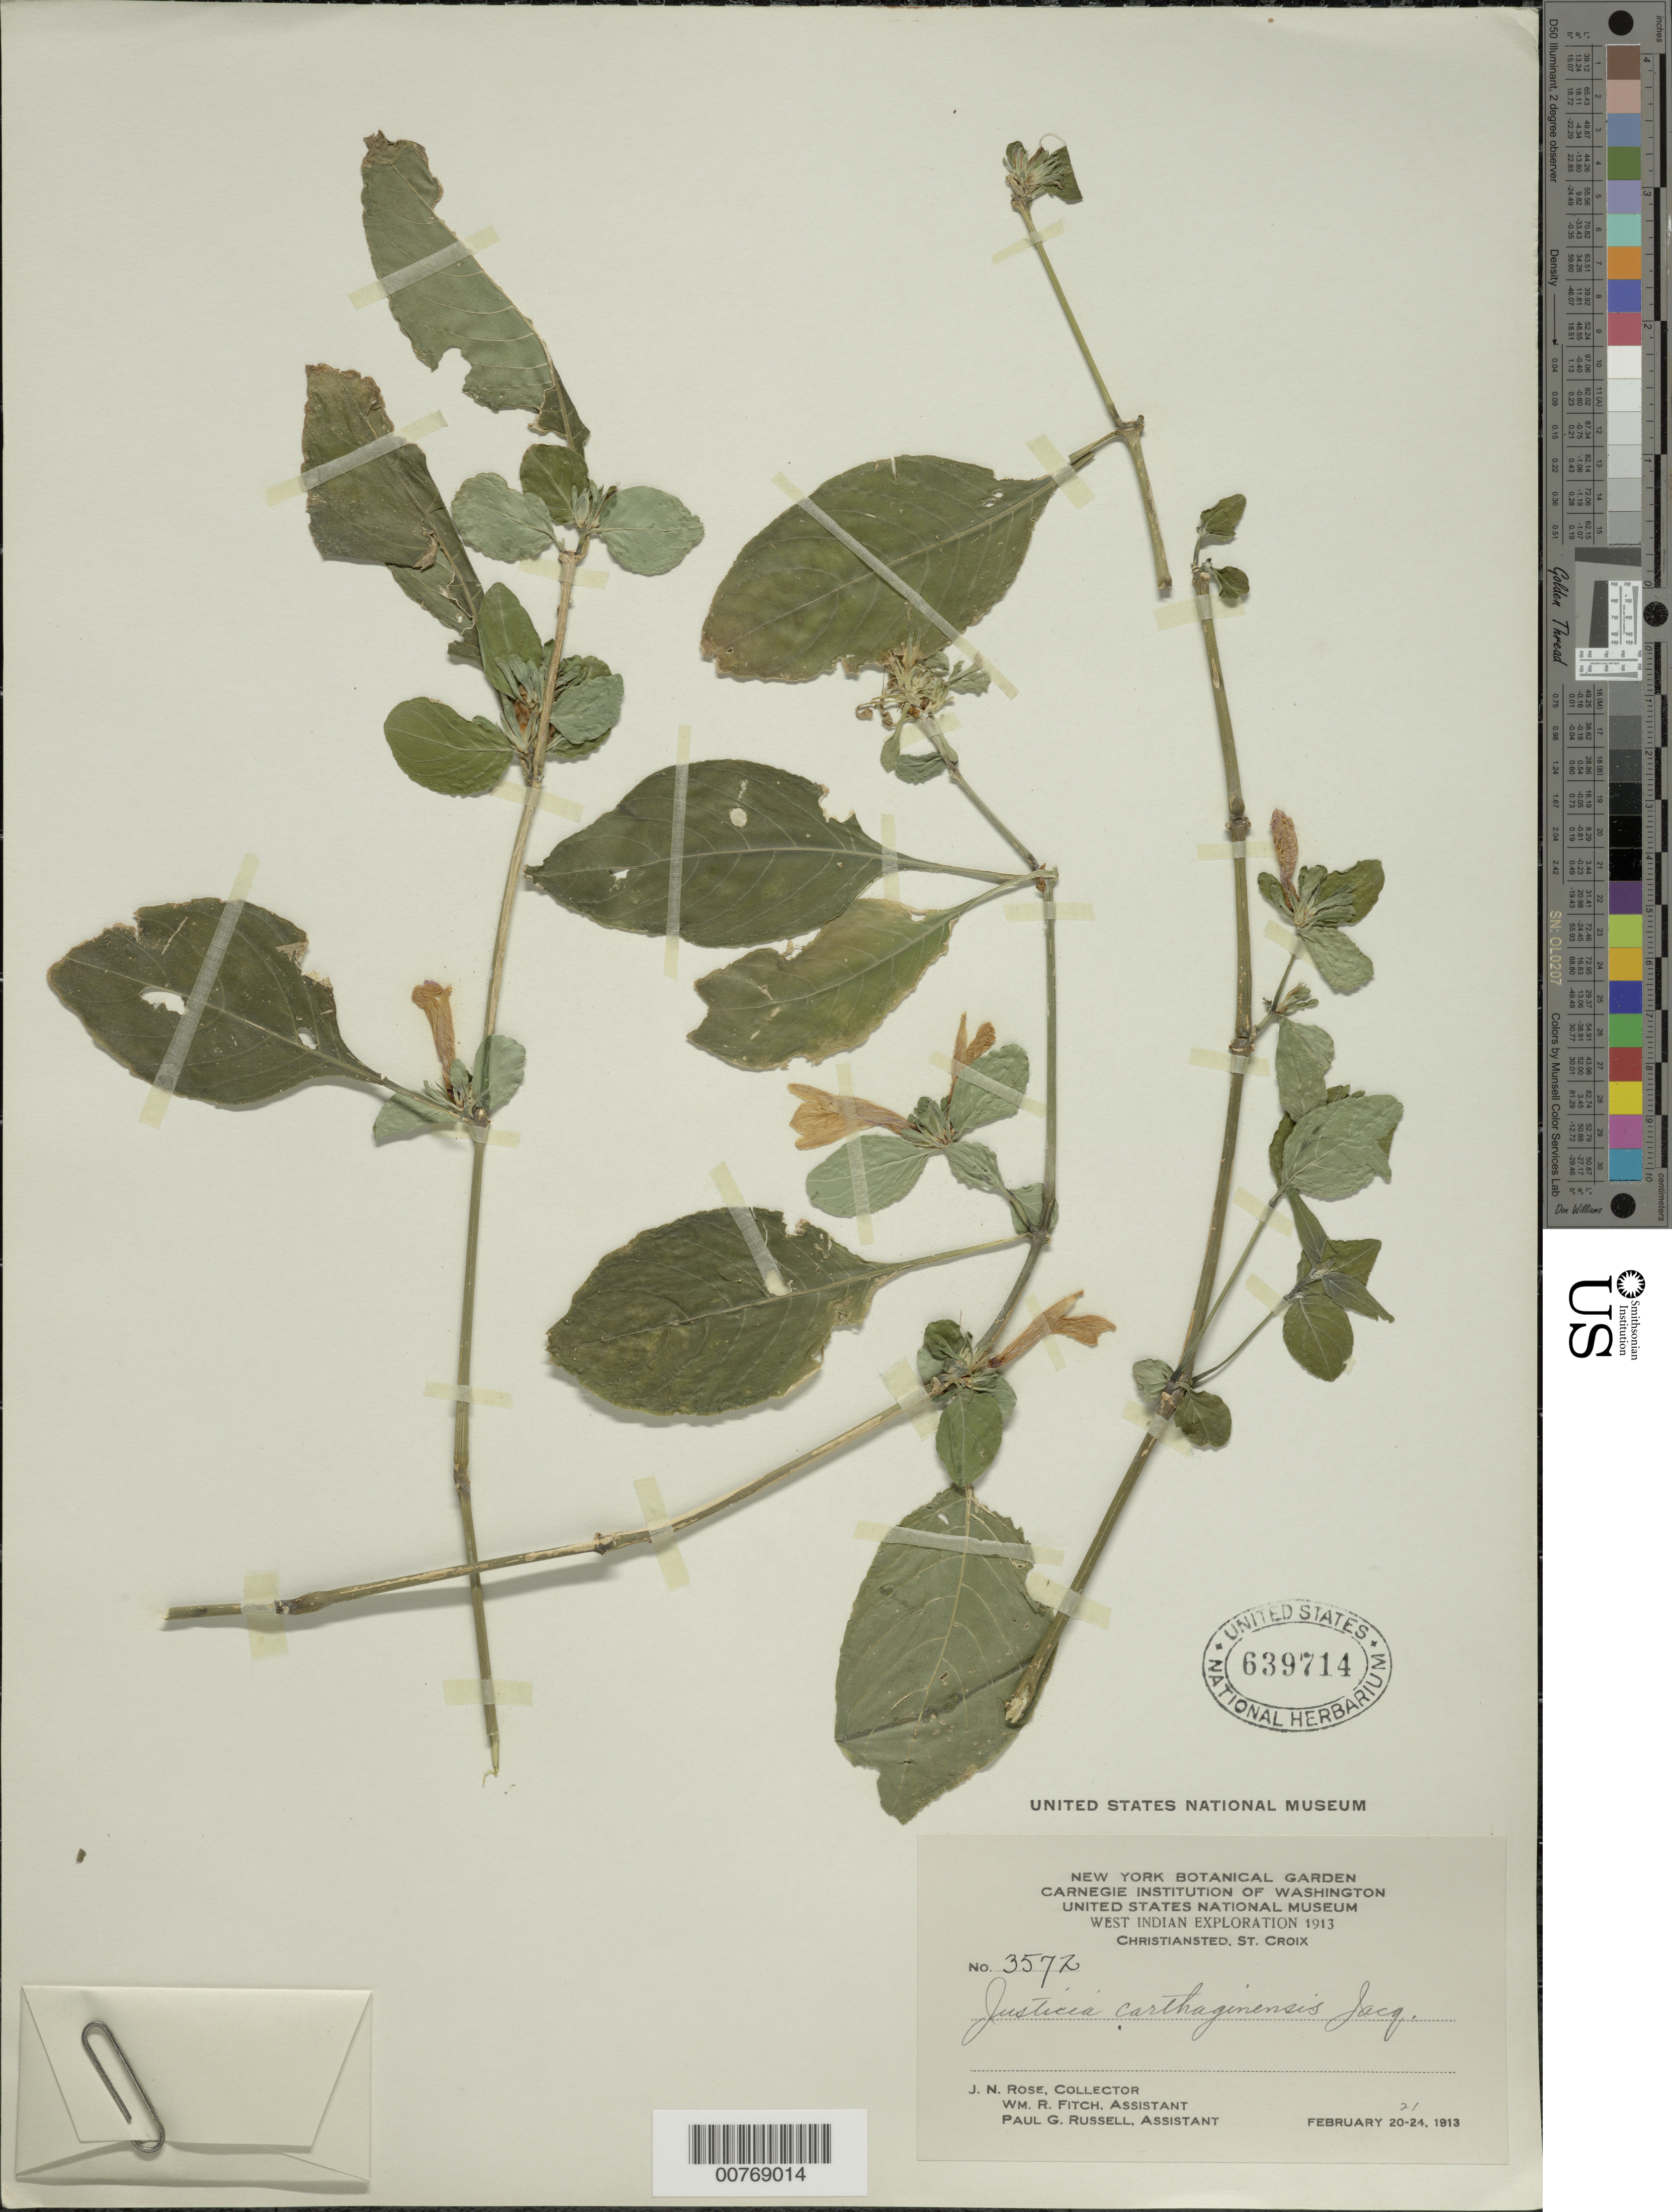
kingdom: Plantae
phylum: Tracheophyta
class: Magnoliopsida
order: Lamiales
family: Acanthaceae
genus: Justicia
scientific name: Justicia carthaginensis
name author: Jacq.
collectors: J. N. Rose, W. R. Fitch & P. G. Russell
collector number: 3572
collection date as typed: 20 Feb 1913 to 24 Feb 1913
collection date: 1913-02-20/1913-02-24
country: U.S. Virgin Islands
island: St. Croix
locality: Christiansted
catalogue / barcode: US 639714